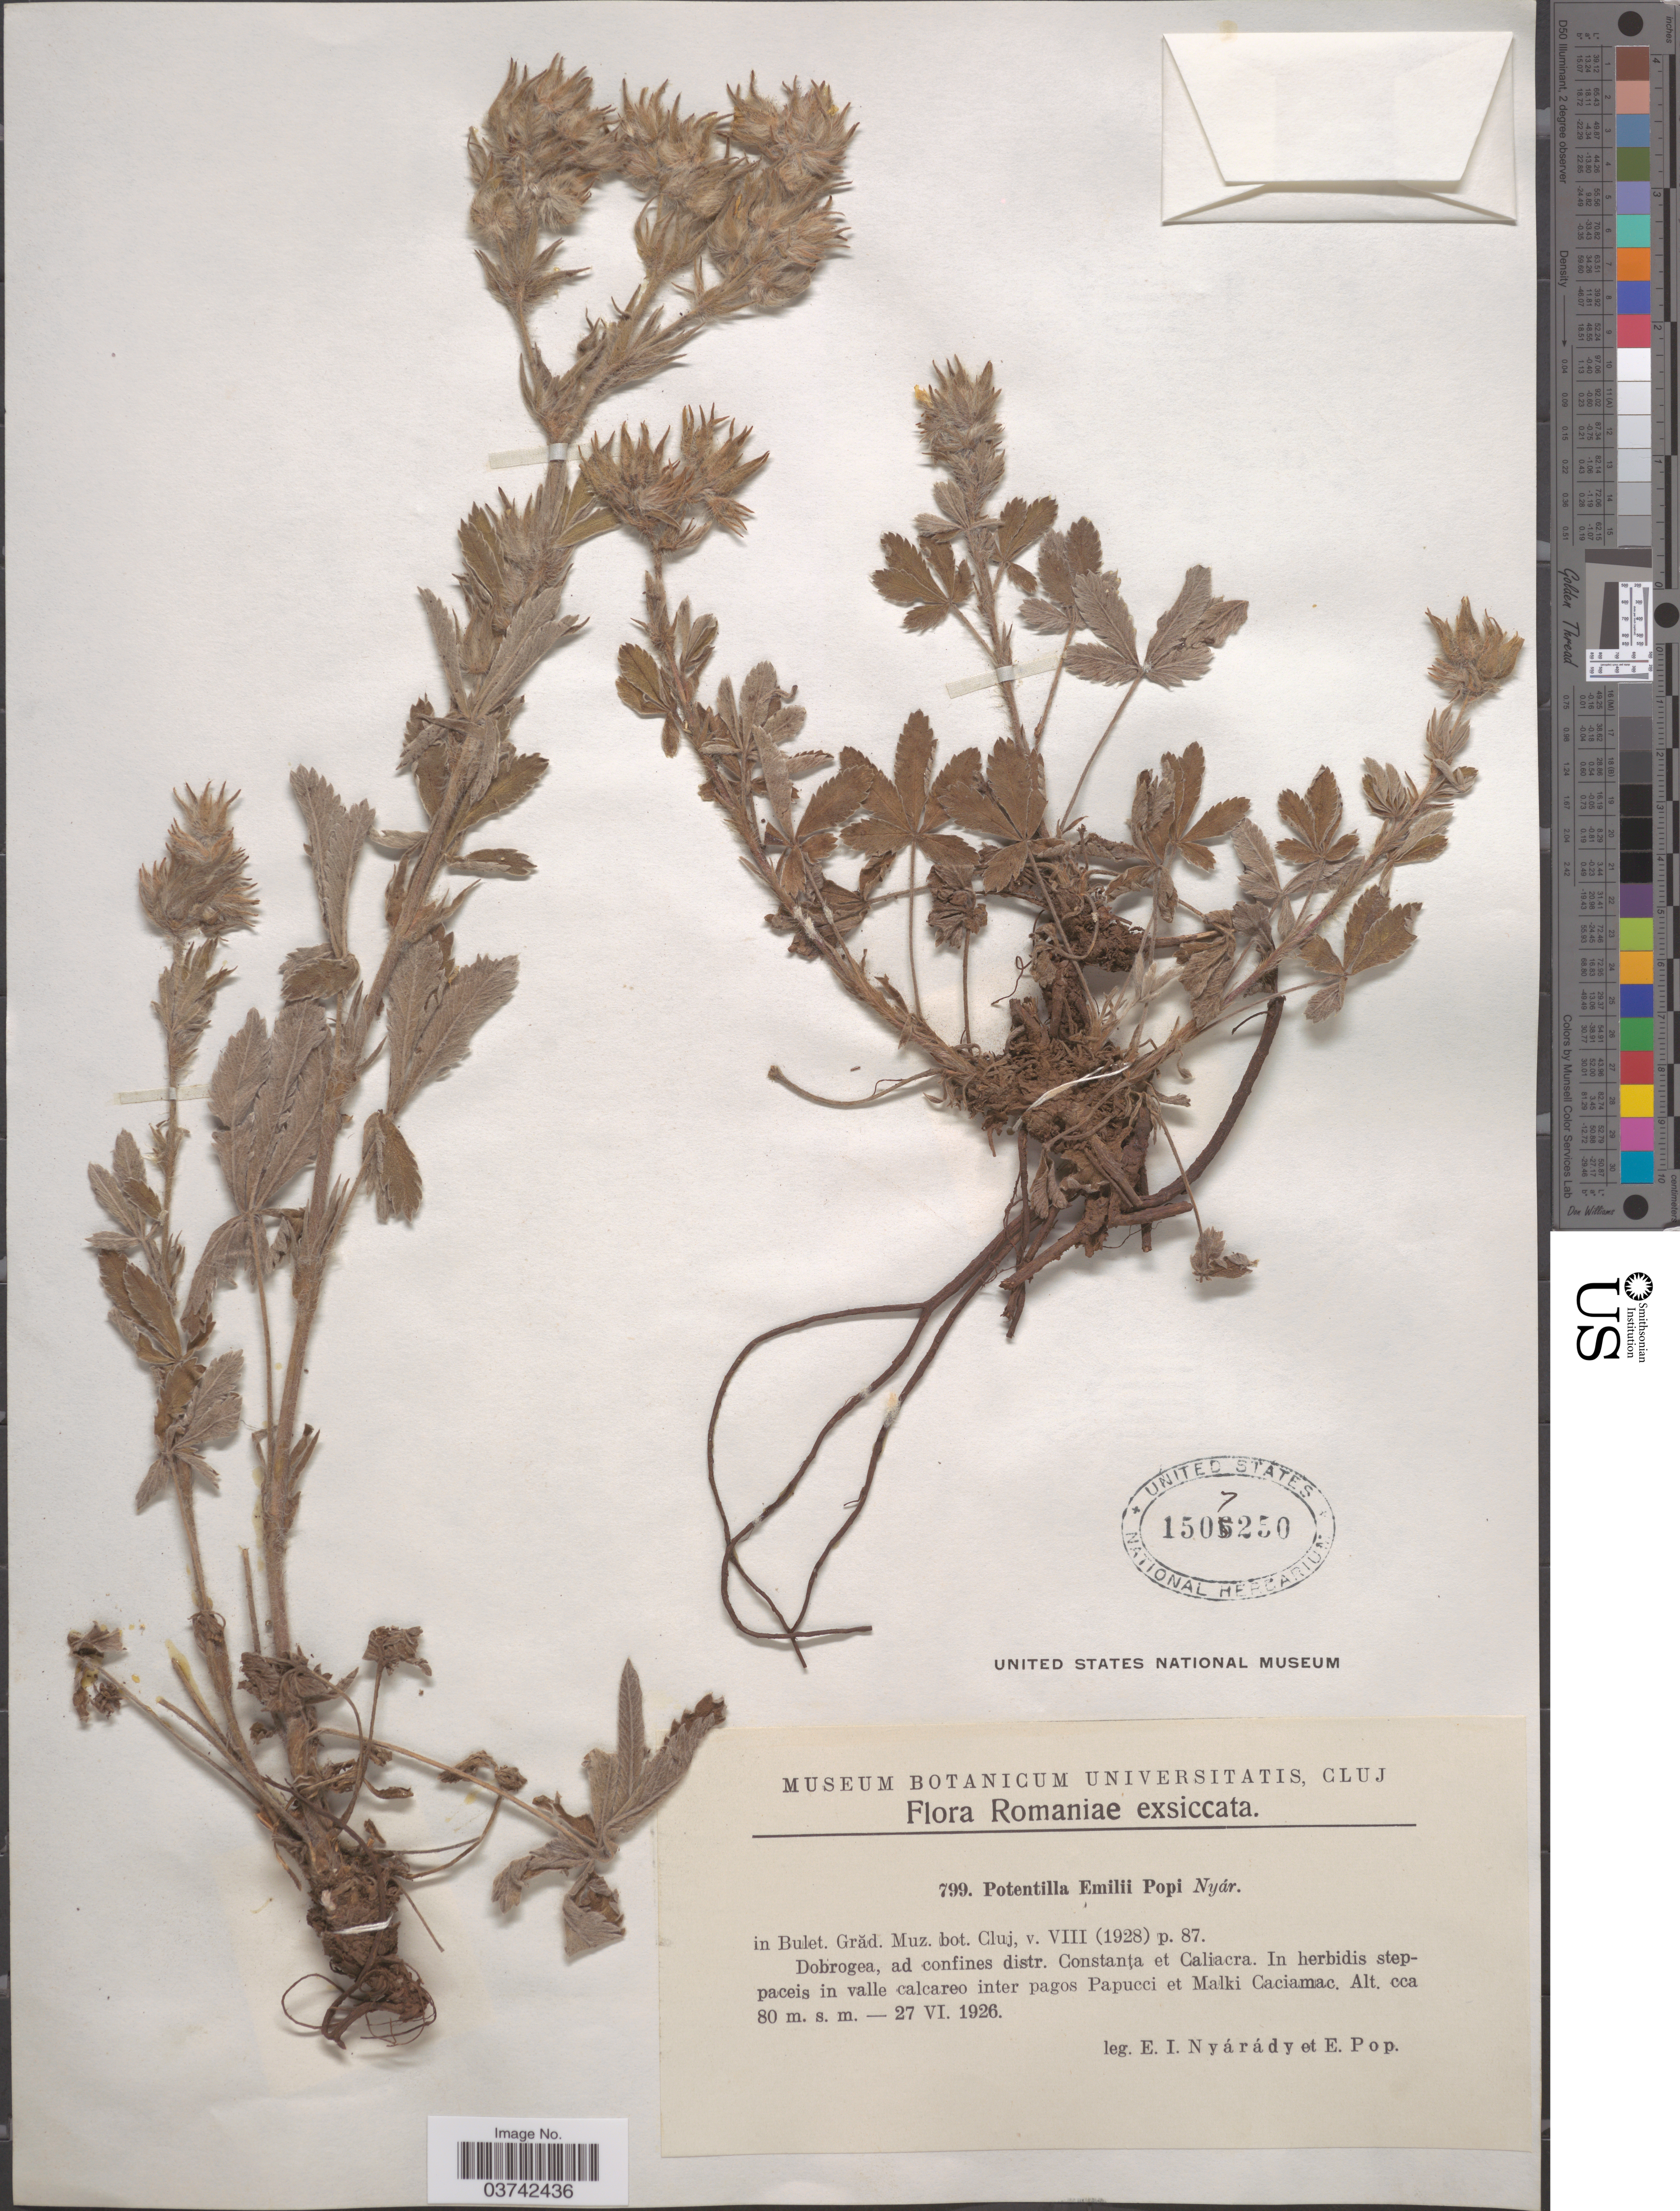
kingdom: Plantae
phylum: Tracheophyta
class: Magnoliopsida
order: Rosales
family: Rosaceae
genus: Potentilla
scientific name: Potentilla emilii-popii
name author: Nyár.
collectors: E. Nyárády & E. Pop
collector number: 799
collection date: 1926-06-27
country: Romania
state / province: Constanta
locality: Dobrogea, ad confines distr. Constanţa et Caliacra. In herbidis steppaceis in valle calcareo inter pagos Papucci et Malki Caciamac.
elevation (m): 80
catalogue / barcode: US 1507250